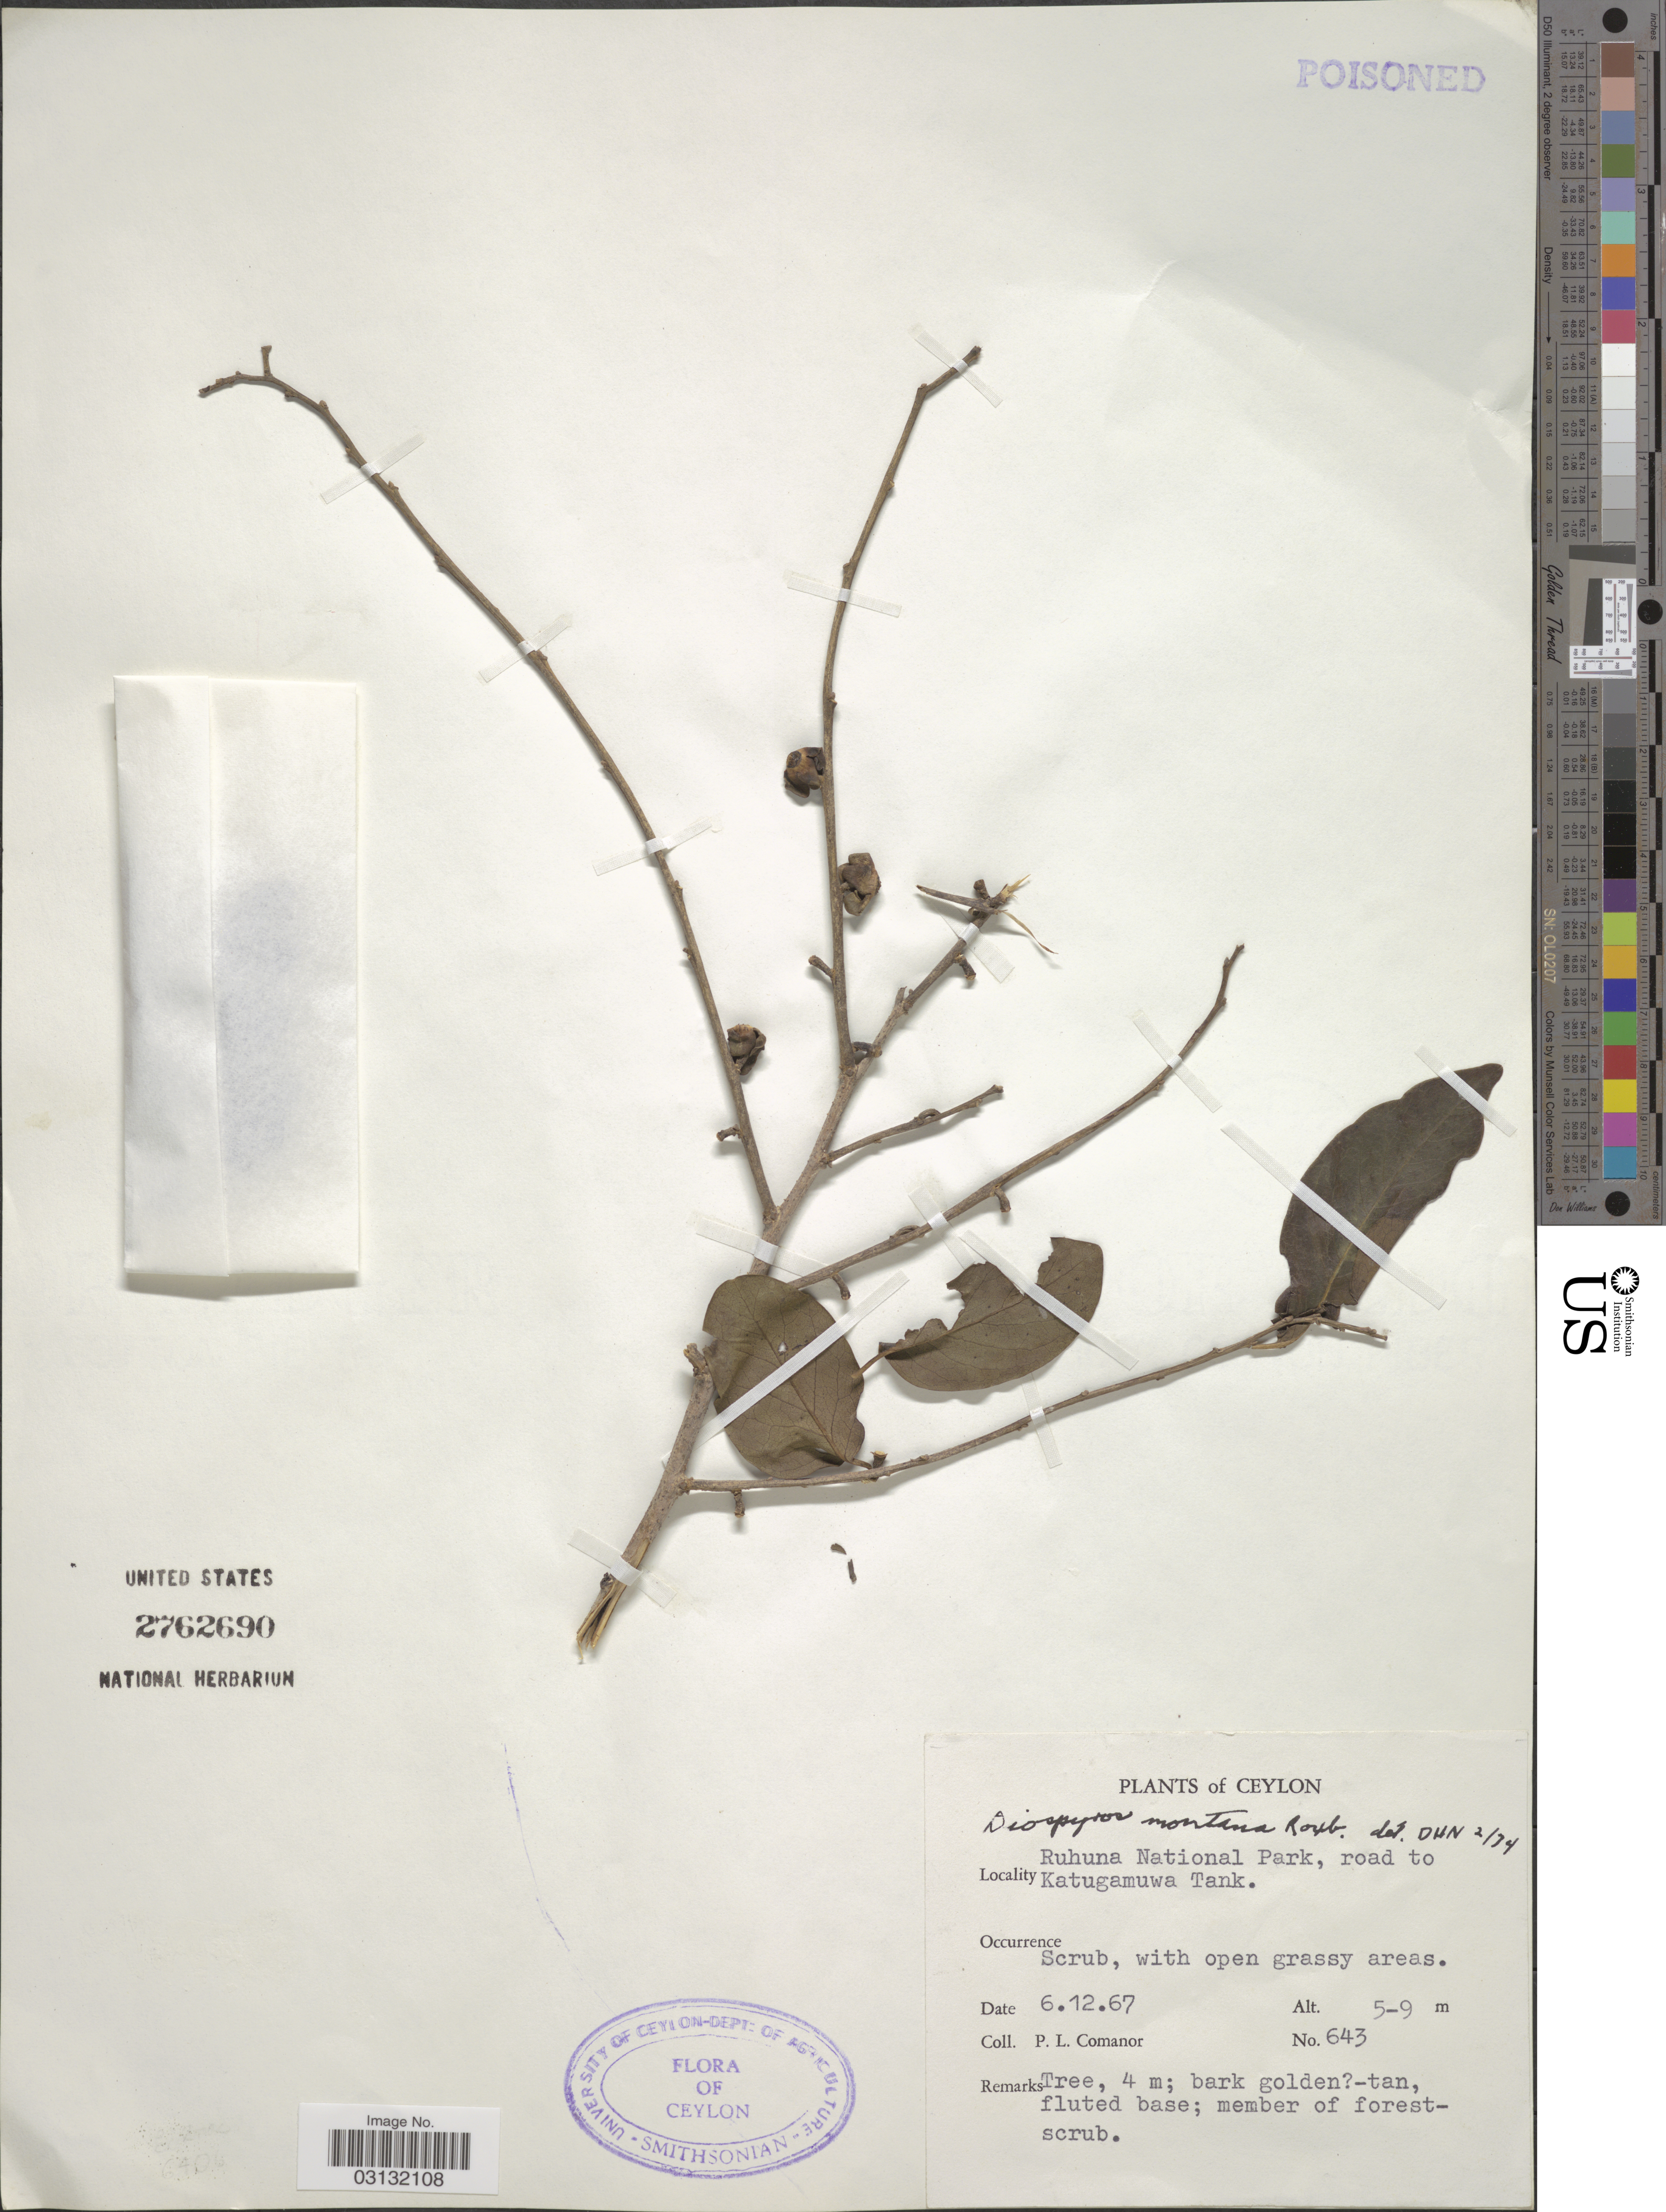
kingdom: Plantae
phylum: Tracheophyta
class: Magnoliopsida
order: Ericales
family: Ebenaceae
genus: Diospyros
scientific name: Diospyros montana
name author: Roxb.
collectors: P. Comanor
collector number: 643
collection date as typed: Transcribed d/m/y: 6/12/67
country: Sri Lanka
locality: Ceylon, Ruhuna National Park, road to Katugamuwa Tank.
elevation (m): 5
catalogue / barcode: US 2762690